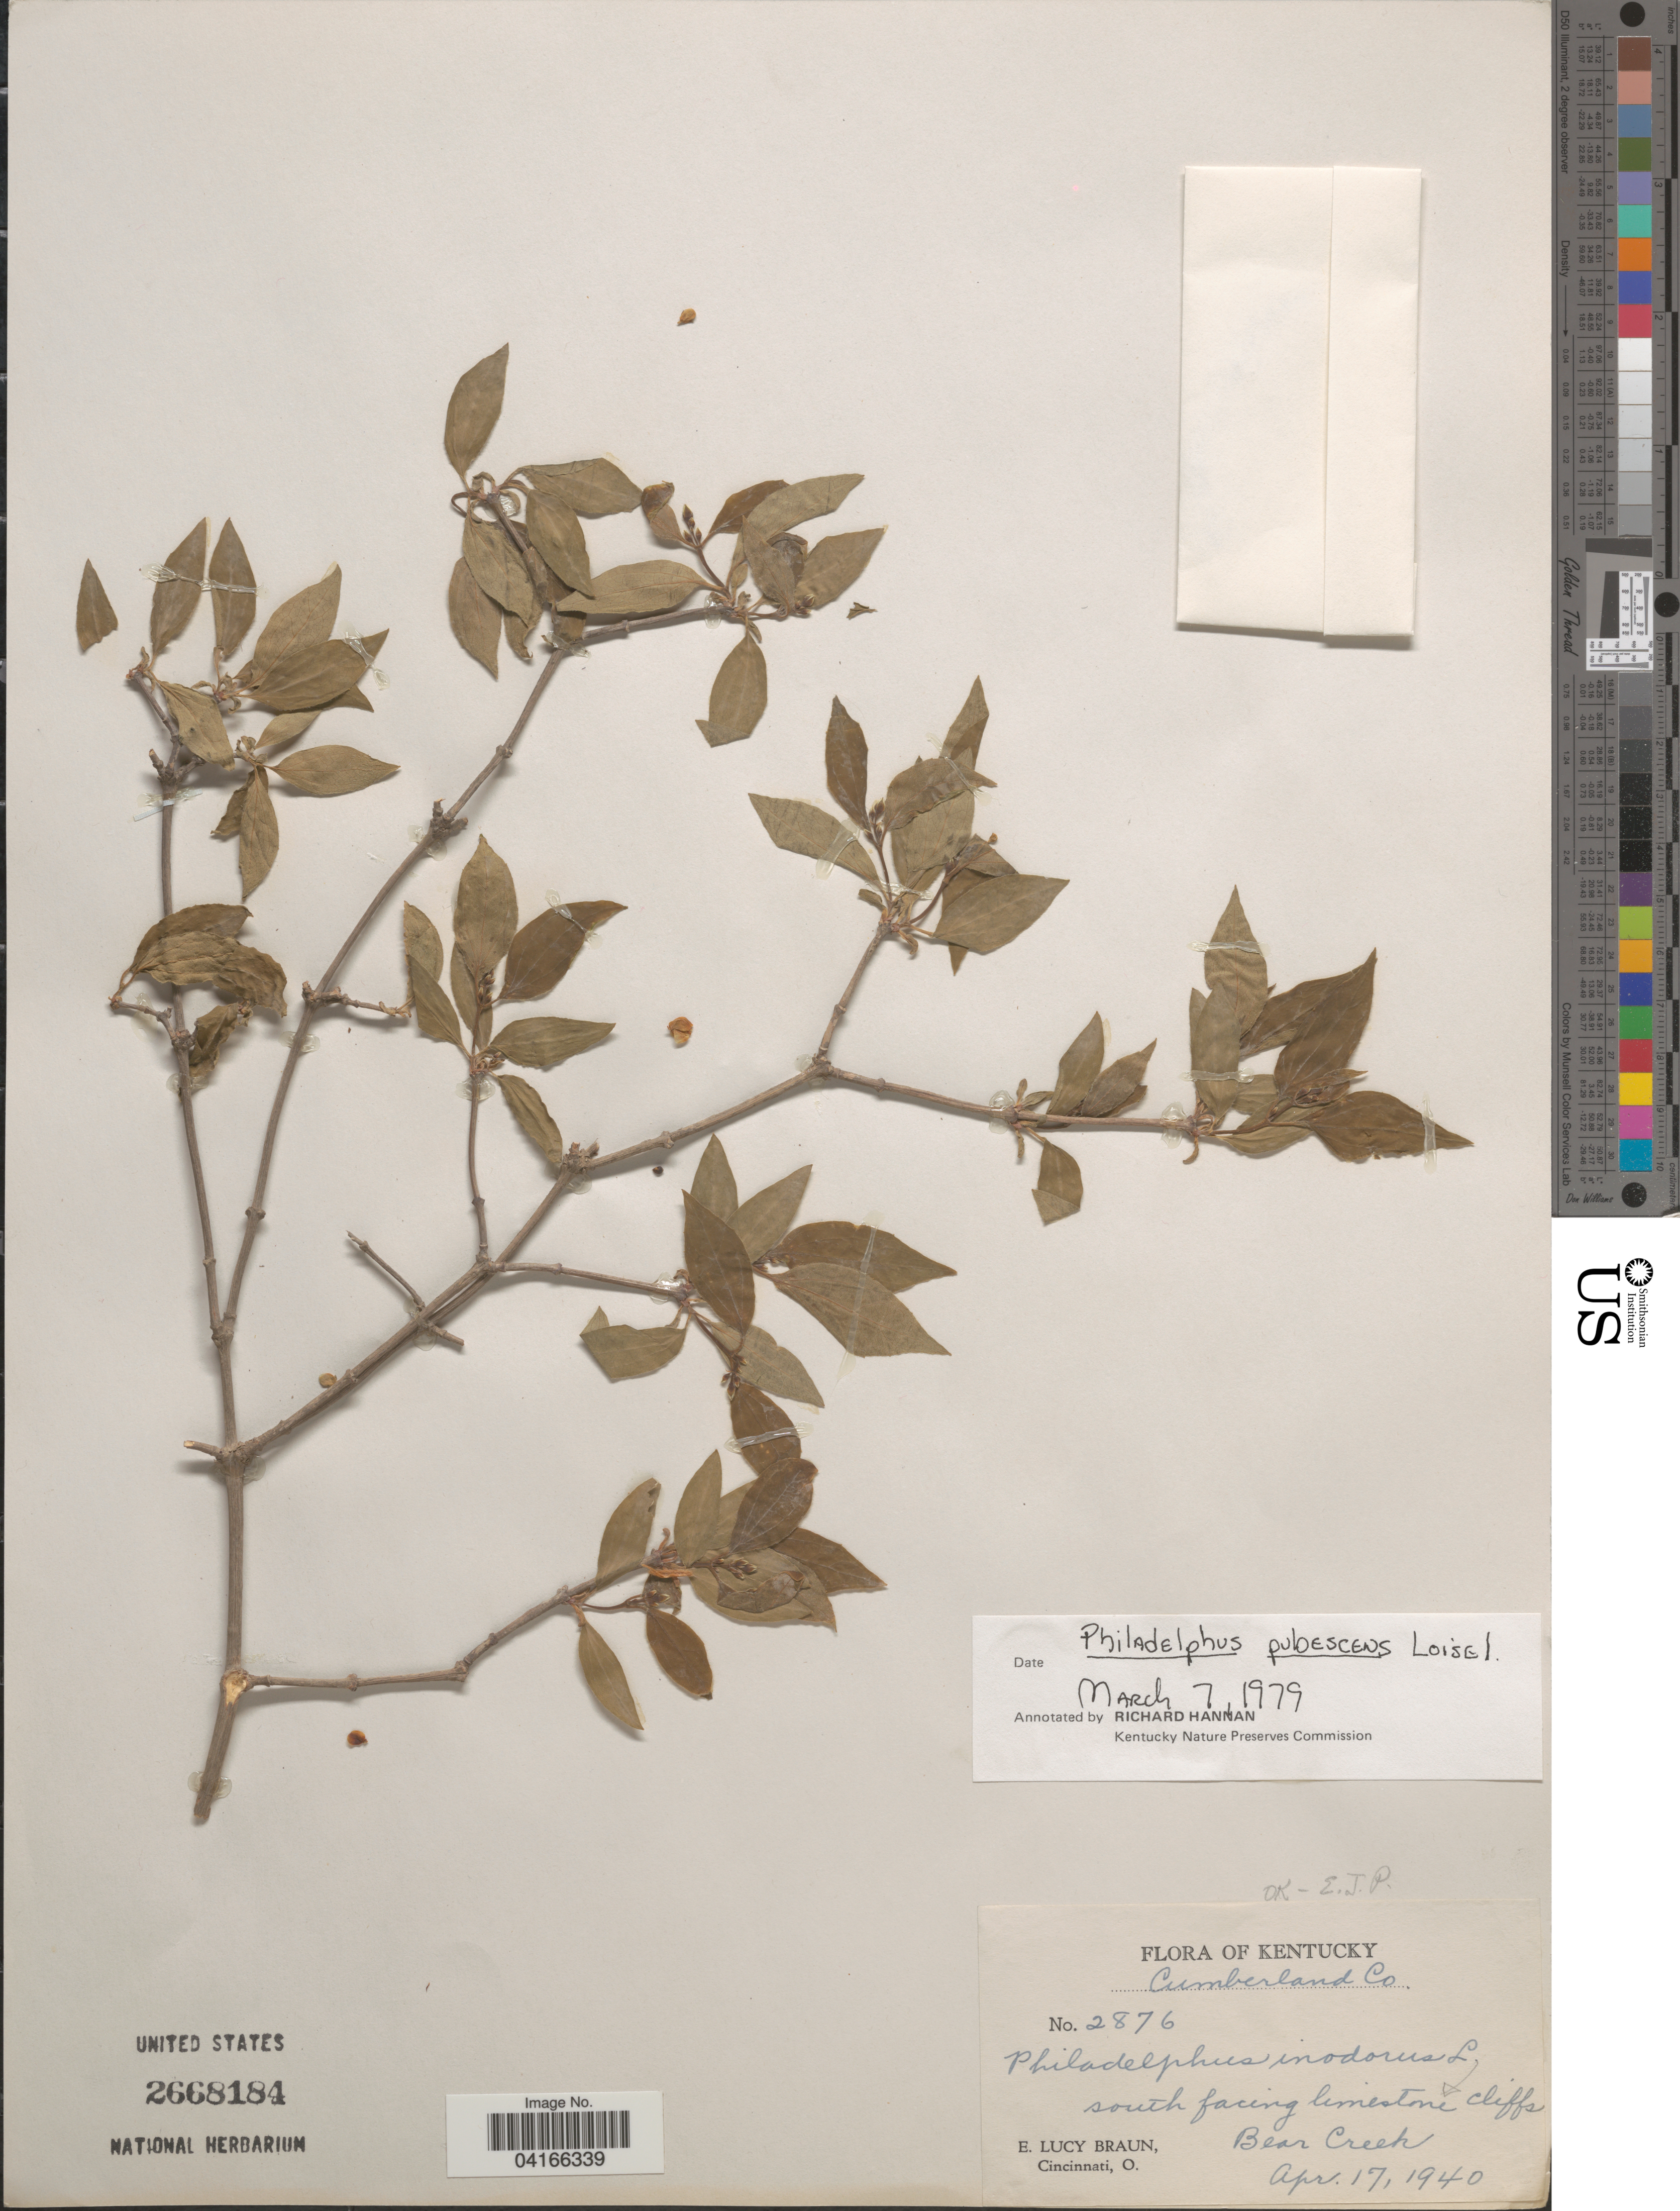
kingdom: Plantae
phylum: Tracheophyta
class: Magnoliopsida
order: Cornales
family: Hydrangeaceae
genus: Philadelphus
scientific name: Philadelphus pubescens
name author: Loisel.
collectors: E. L. Braun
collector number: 2876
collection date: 1940-04-17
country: United States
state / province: Kentucky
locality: Cumberland Co. South facing limestone cliffs. Bear Creek.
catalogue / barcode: US 2668184